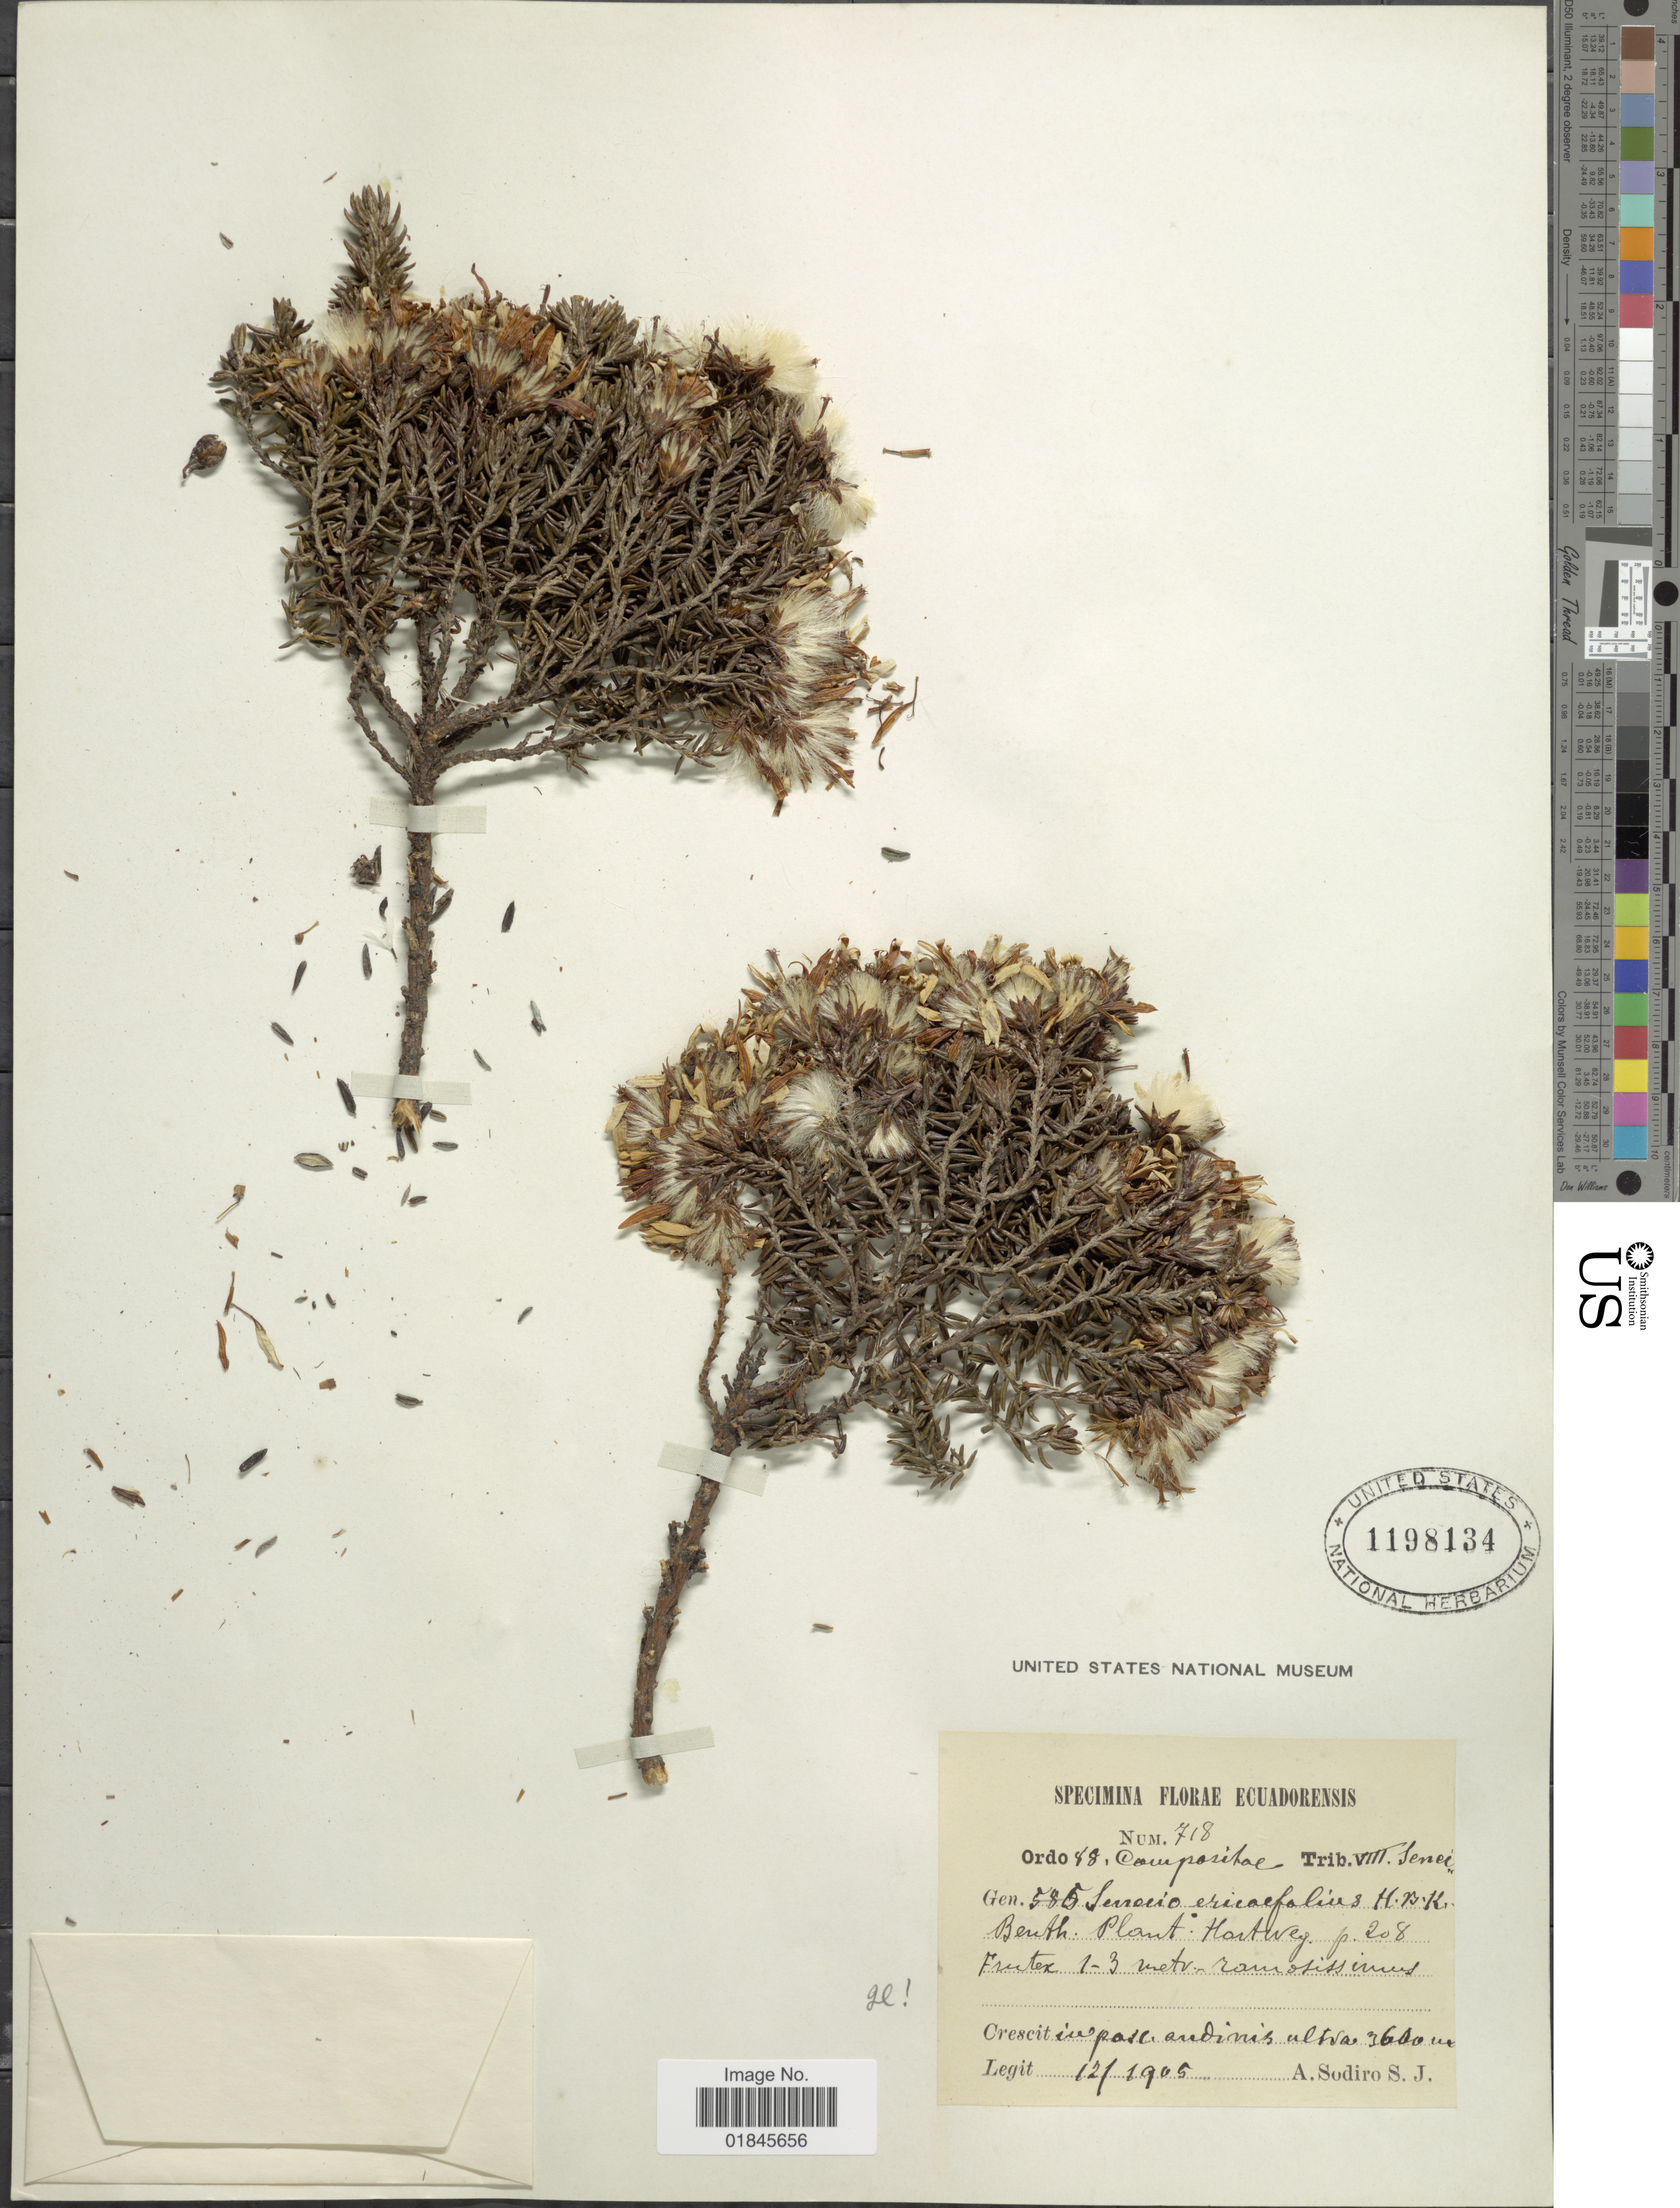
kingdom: Plantae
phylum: Tracheophyta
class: Magnoliopsida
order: Asterales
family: Asteraceae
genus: Pentacalia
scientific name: Pentacalia peruviana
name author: (Pers.) Cuatrec.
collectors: A. Sodiro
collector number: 718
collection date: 1905-12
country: Ecuador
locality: In pasc. andinis altura. [interpreted]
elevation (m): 3600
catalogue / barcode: US 1198134